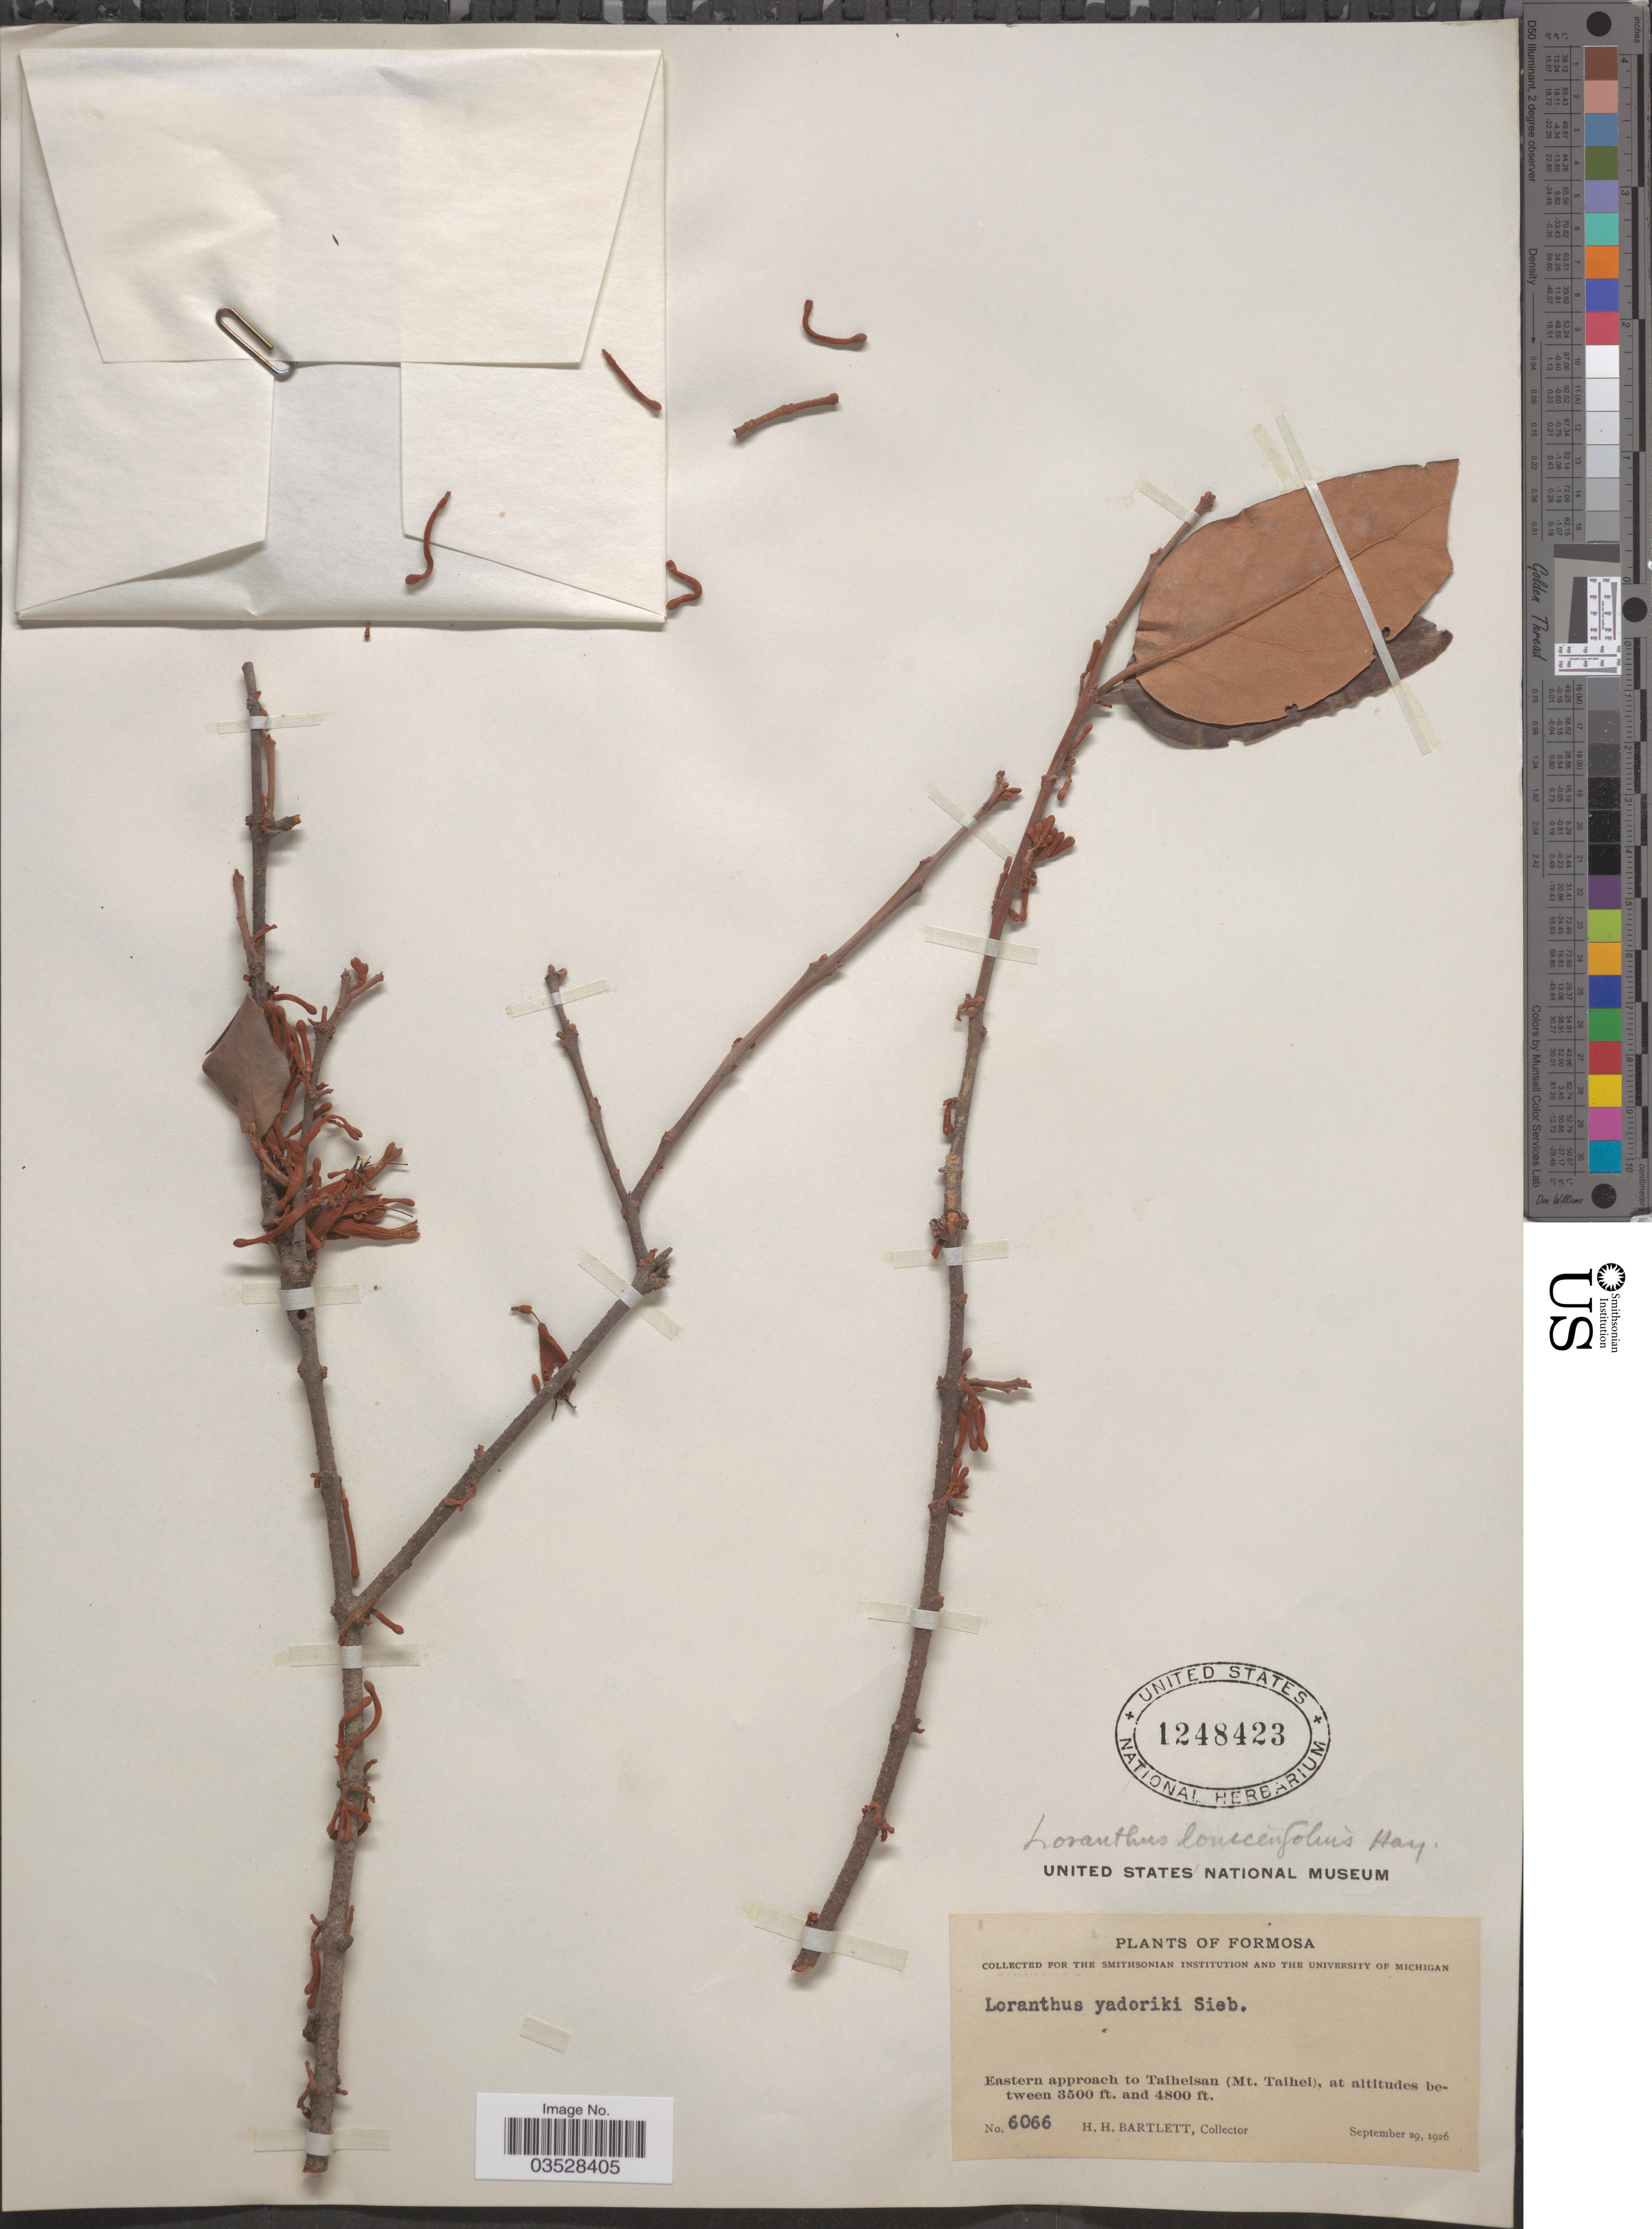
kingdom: Plantae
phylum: Tracheophyta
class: Magnoliopsida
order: Santalales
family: Loranthaceae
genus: Taxillus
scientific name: Taxillus nigrans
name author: (Hance) Danser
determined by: Strong, Mark T., (BOT), Smithsonian Institution - National Museum of Natural History (UNITED STATES)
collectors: H. H. Bartlett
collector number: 6066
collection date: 1926-09-29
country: Taiwan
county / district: Yilan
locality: Formosa. Eastern approach to Taiheisan (Mt. Taihei).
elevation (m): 1067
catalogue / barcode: US 1248423